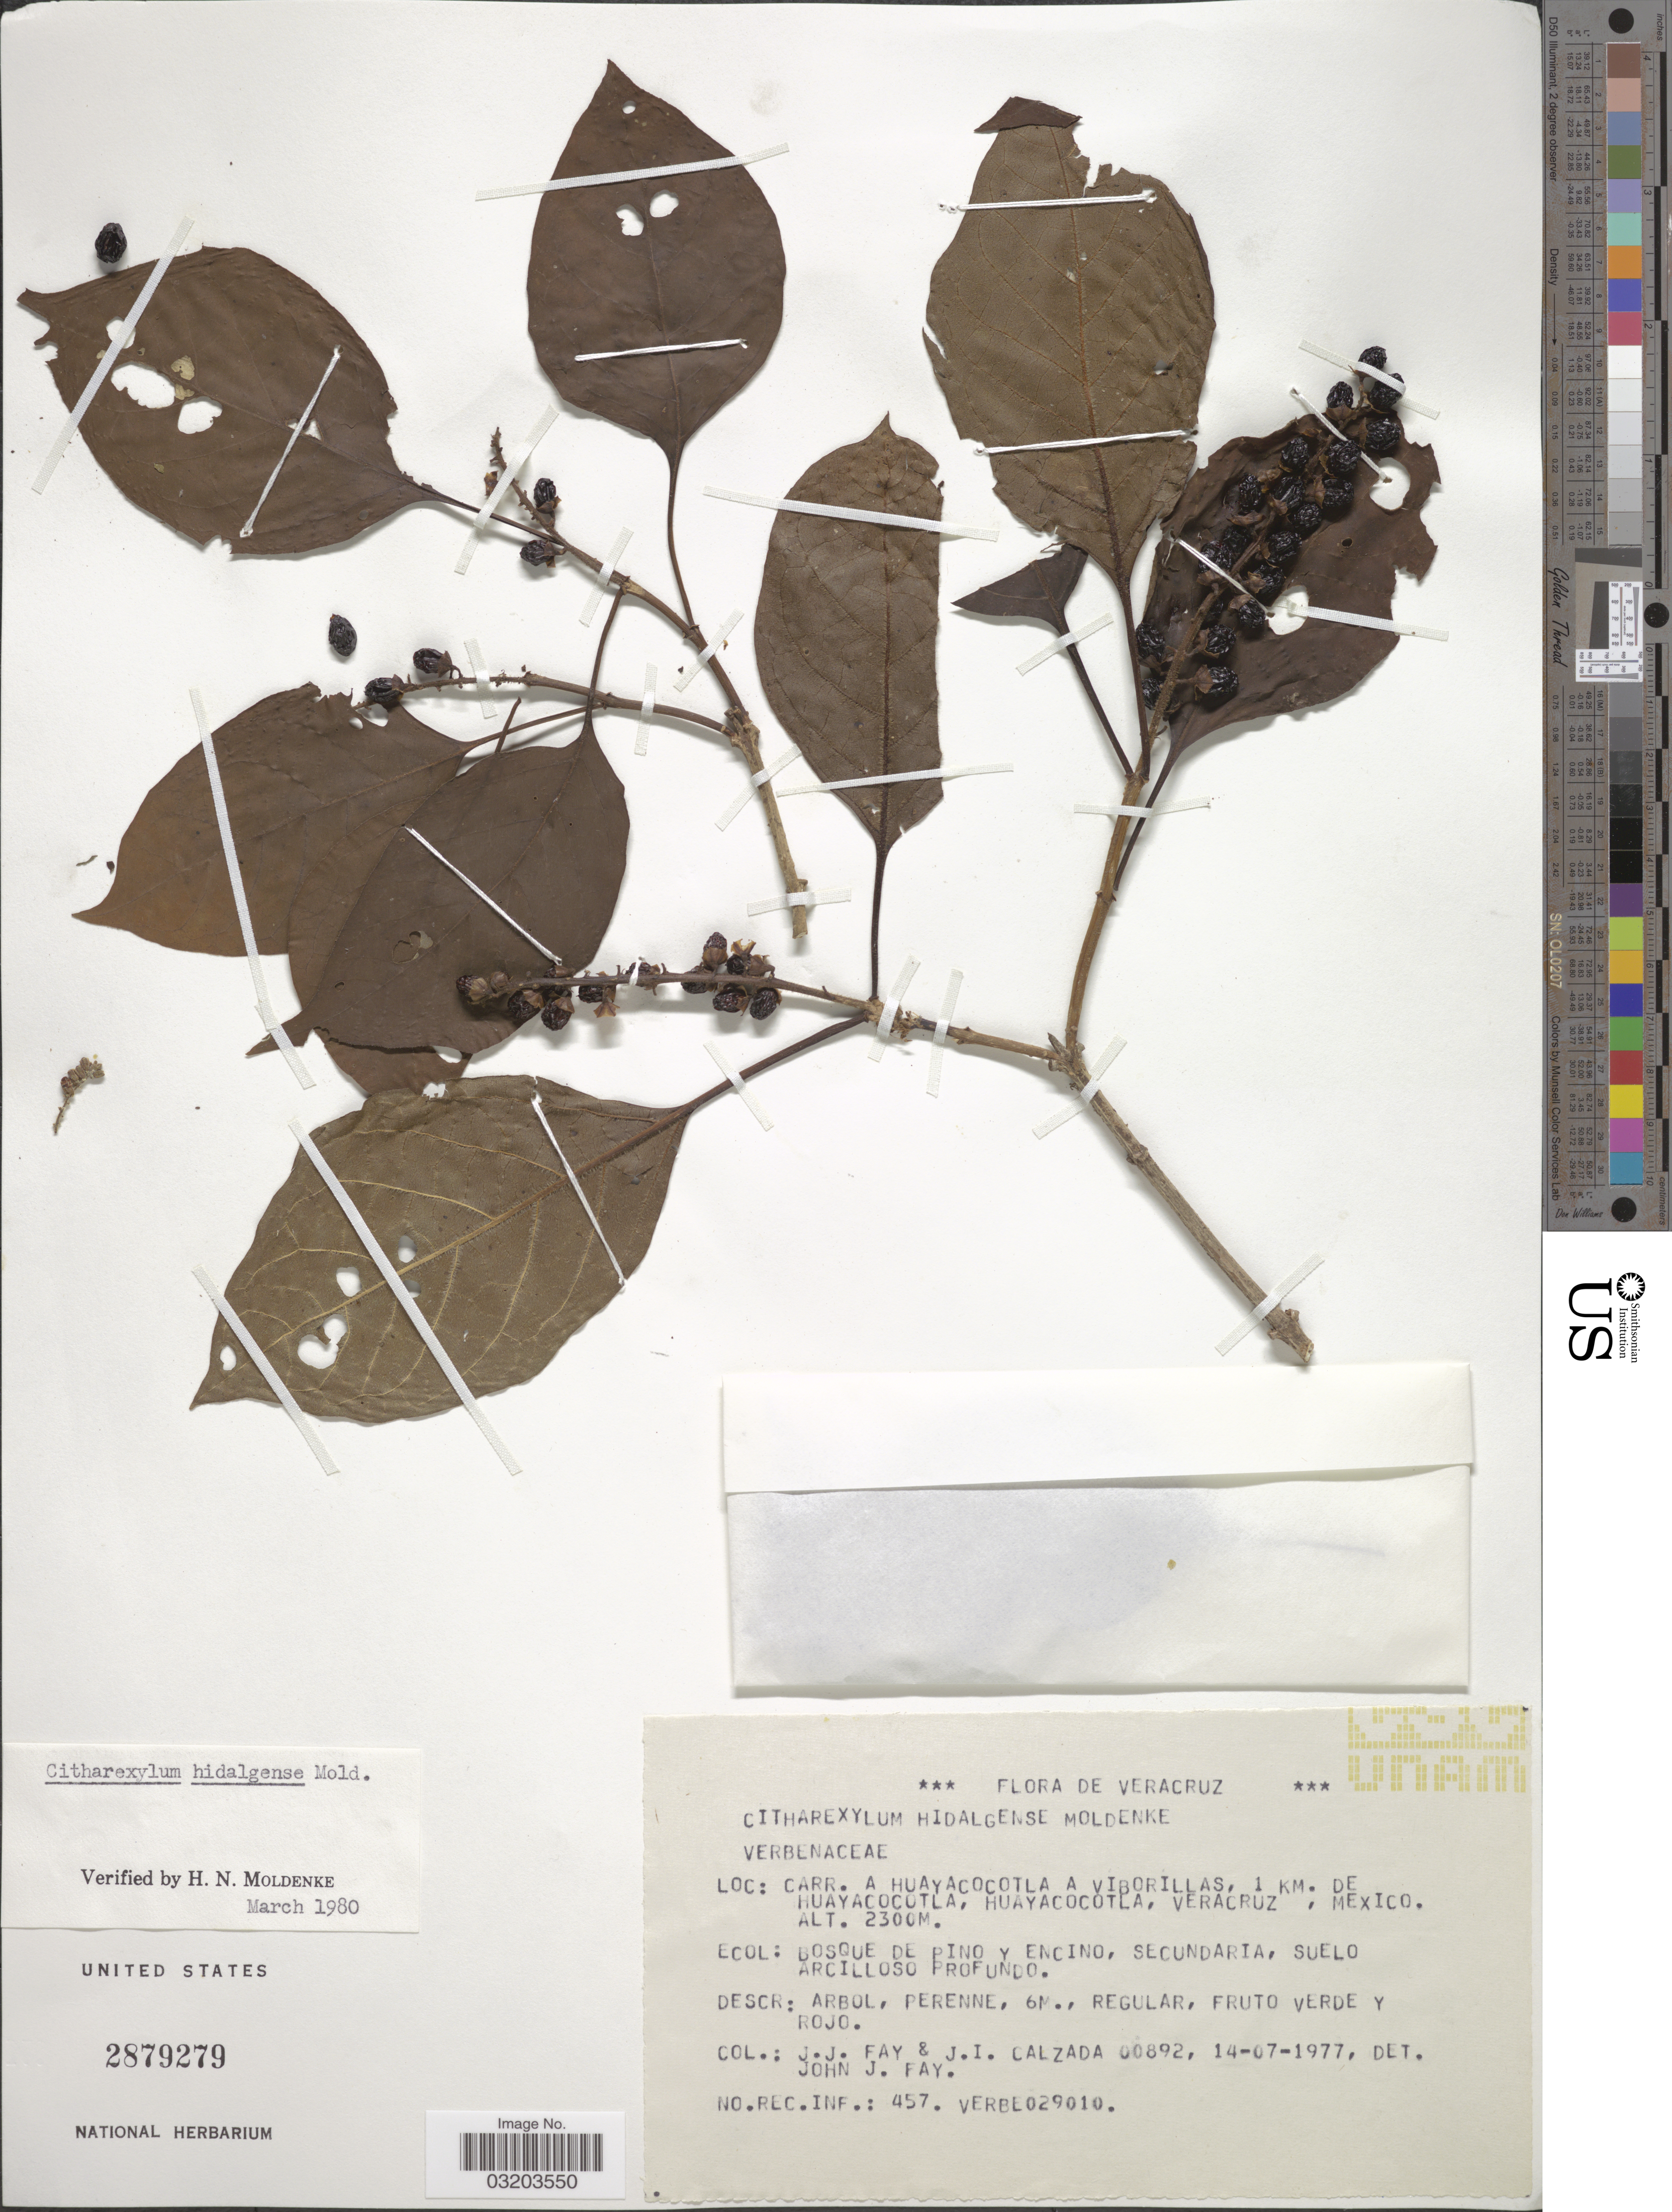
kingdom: Plantae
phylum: Tracheophyta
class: Magnoliopsida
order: Lamiales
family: Verbenaceae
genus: Citharexylum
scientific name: Citharexylum hidalgense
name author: Moldenke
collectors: J. Fay & J. I. Calzada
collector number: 00892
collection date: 1977-07-14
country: Mexico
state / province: Veracruz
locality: Veracruz. Carr. a Huayacocotla a viborillas, 1 km. de Huayacocotla, Huayacocotla.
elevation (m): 2300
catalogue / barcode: US 2879279